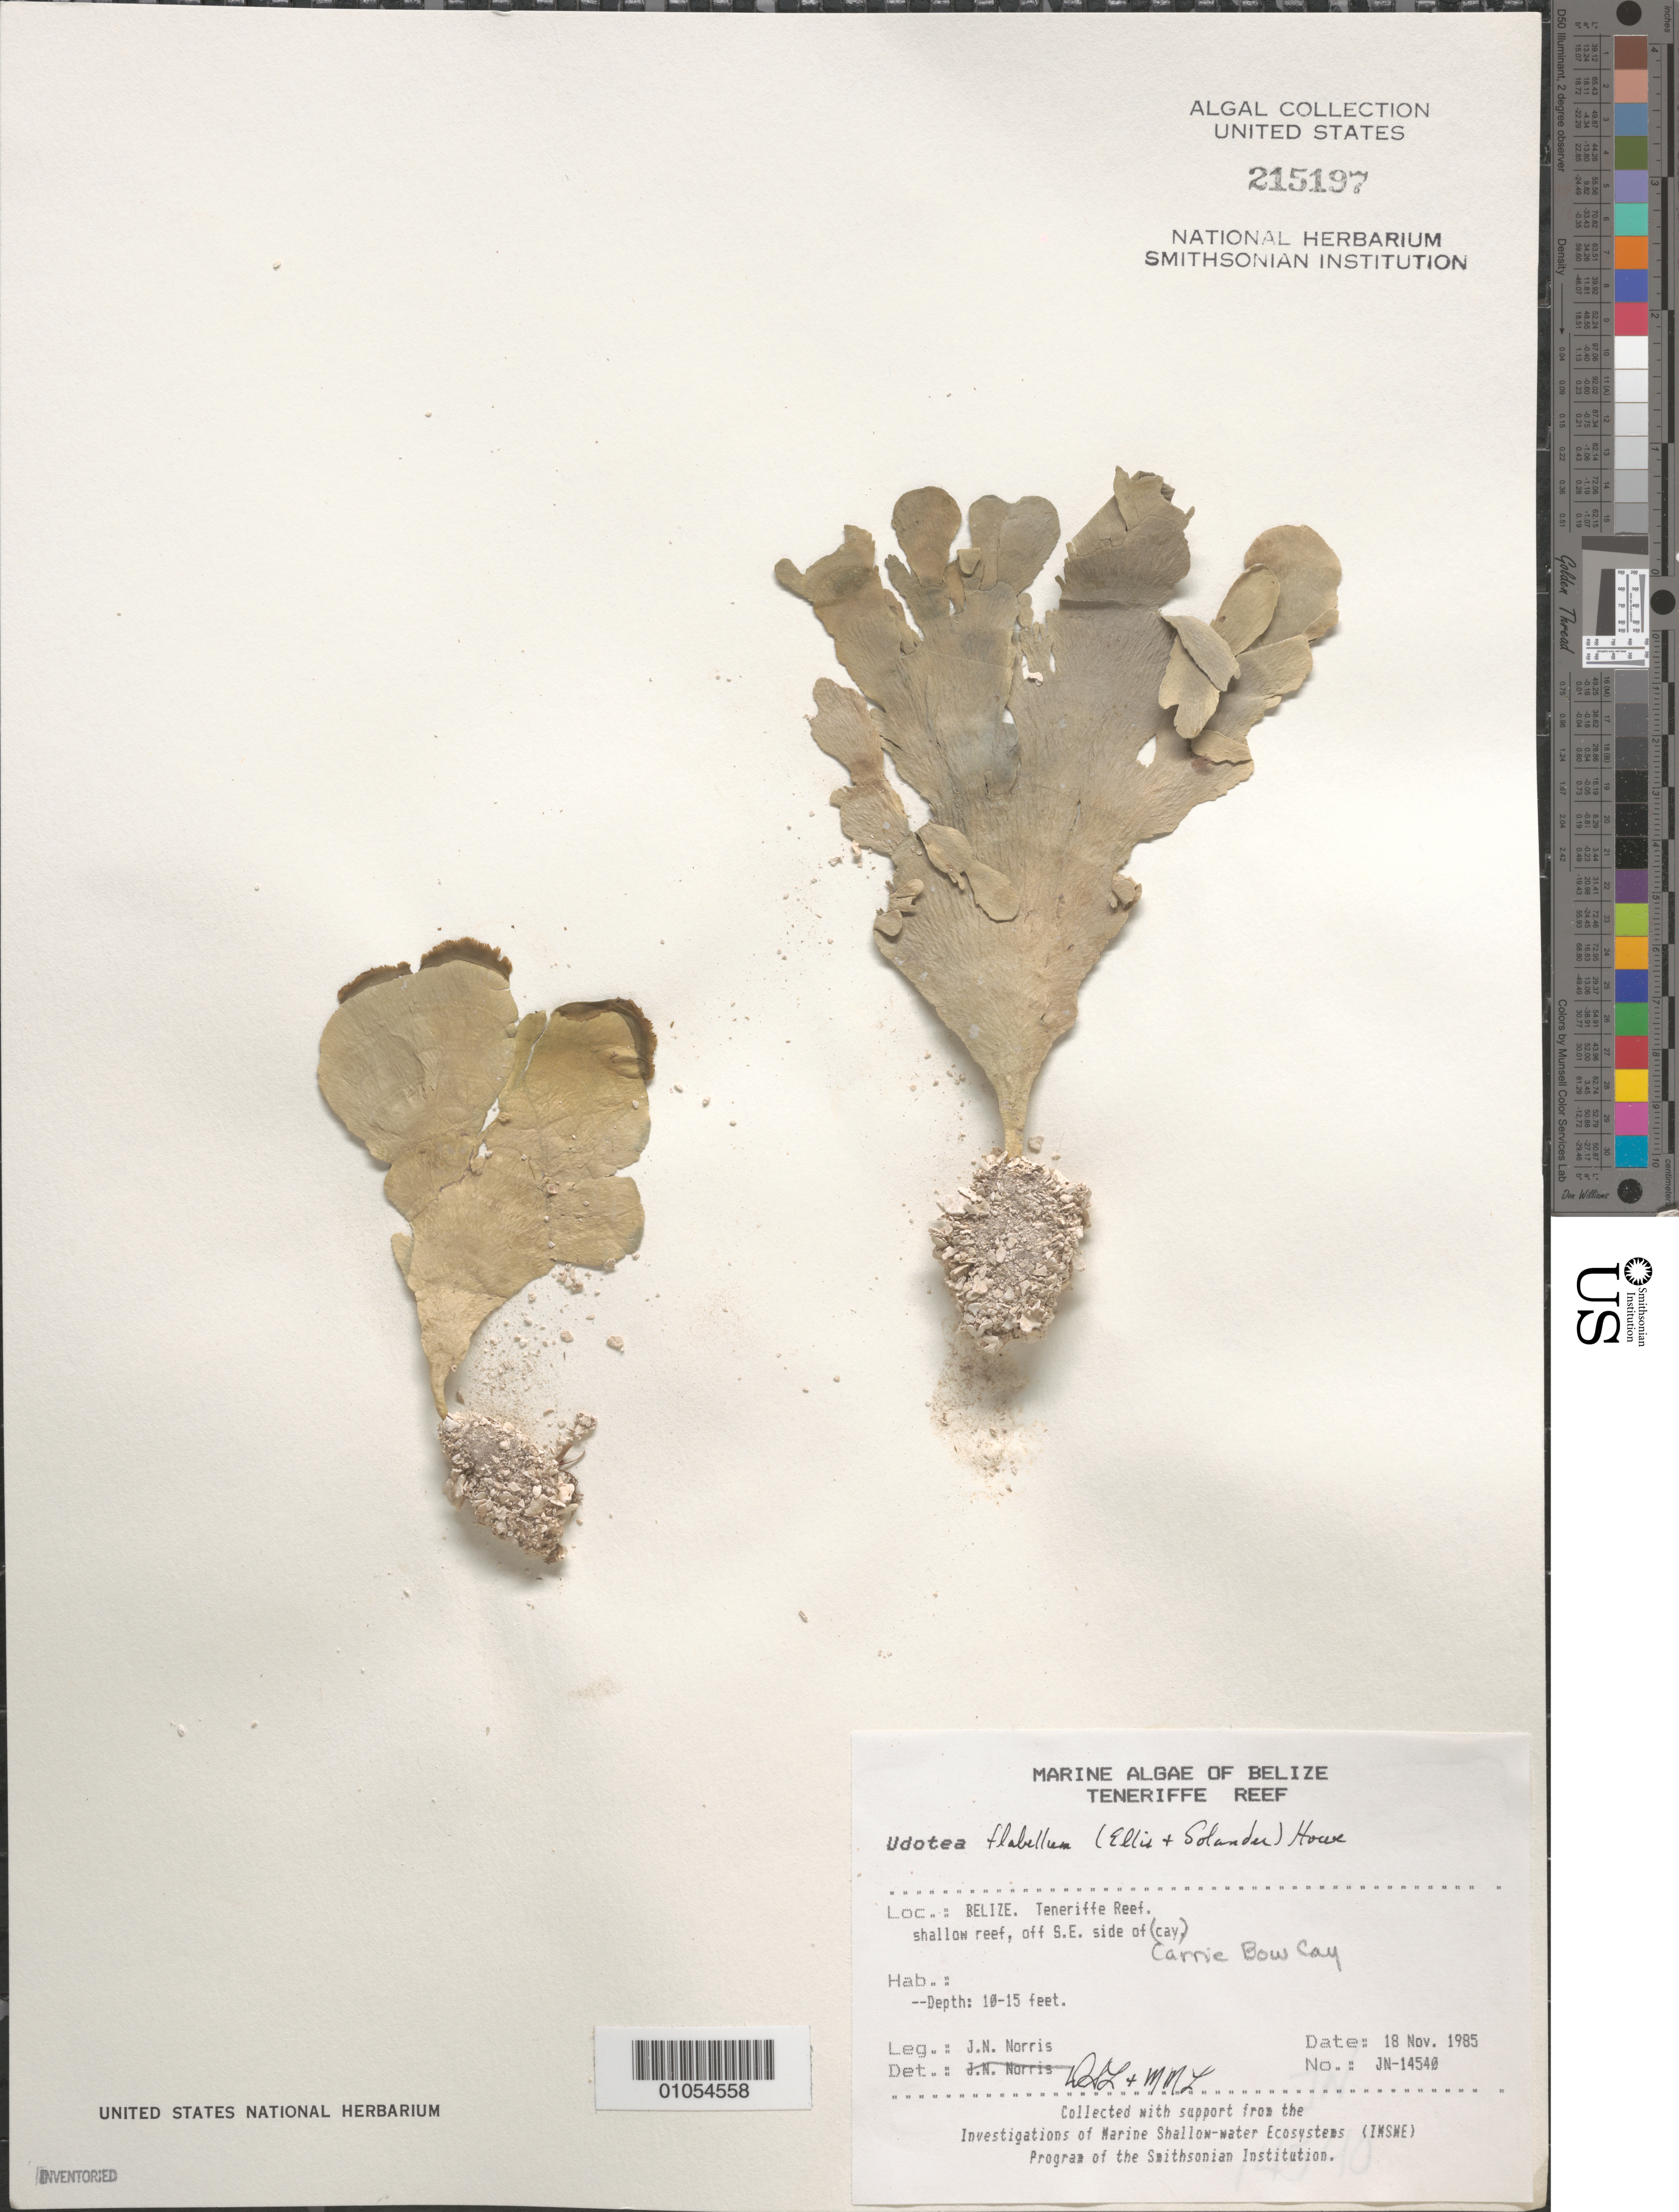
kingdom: Plantae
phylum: Chlorophyta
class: Ulvophyceae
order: Bryopsidales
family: Udoteaceae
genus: Udotea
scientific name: Udotea flabellum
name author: (J. Ellis & Sol.) M. Howe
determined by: Littler, D. S.; Littler, M. M.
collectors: J. N. Norris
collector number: JN-14540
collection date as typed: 18 Nov 1985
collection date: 1985-11-18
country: Belize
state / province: Stann Creek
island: Carrie Bow Cay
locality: Teneriffe Reef, off southeast side of Carrie Bow Cay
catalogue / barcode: US 215197